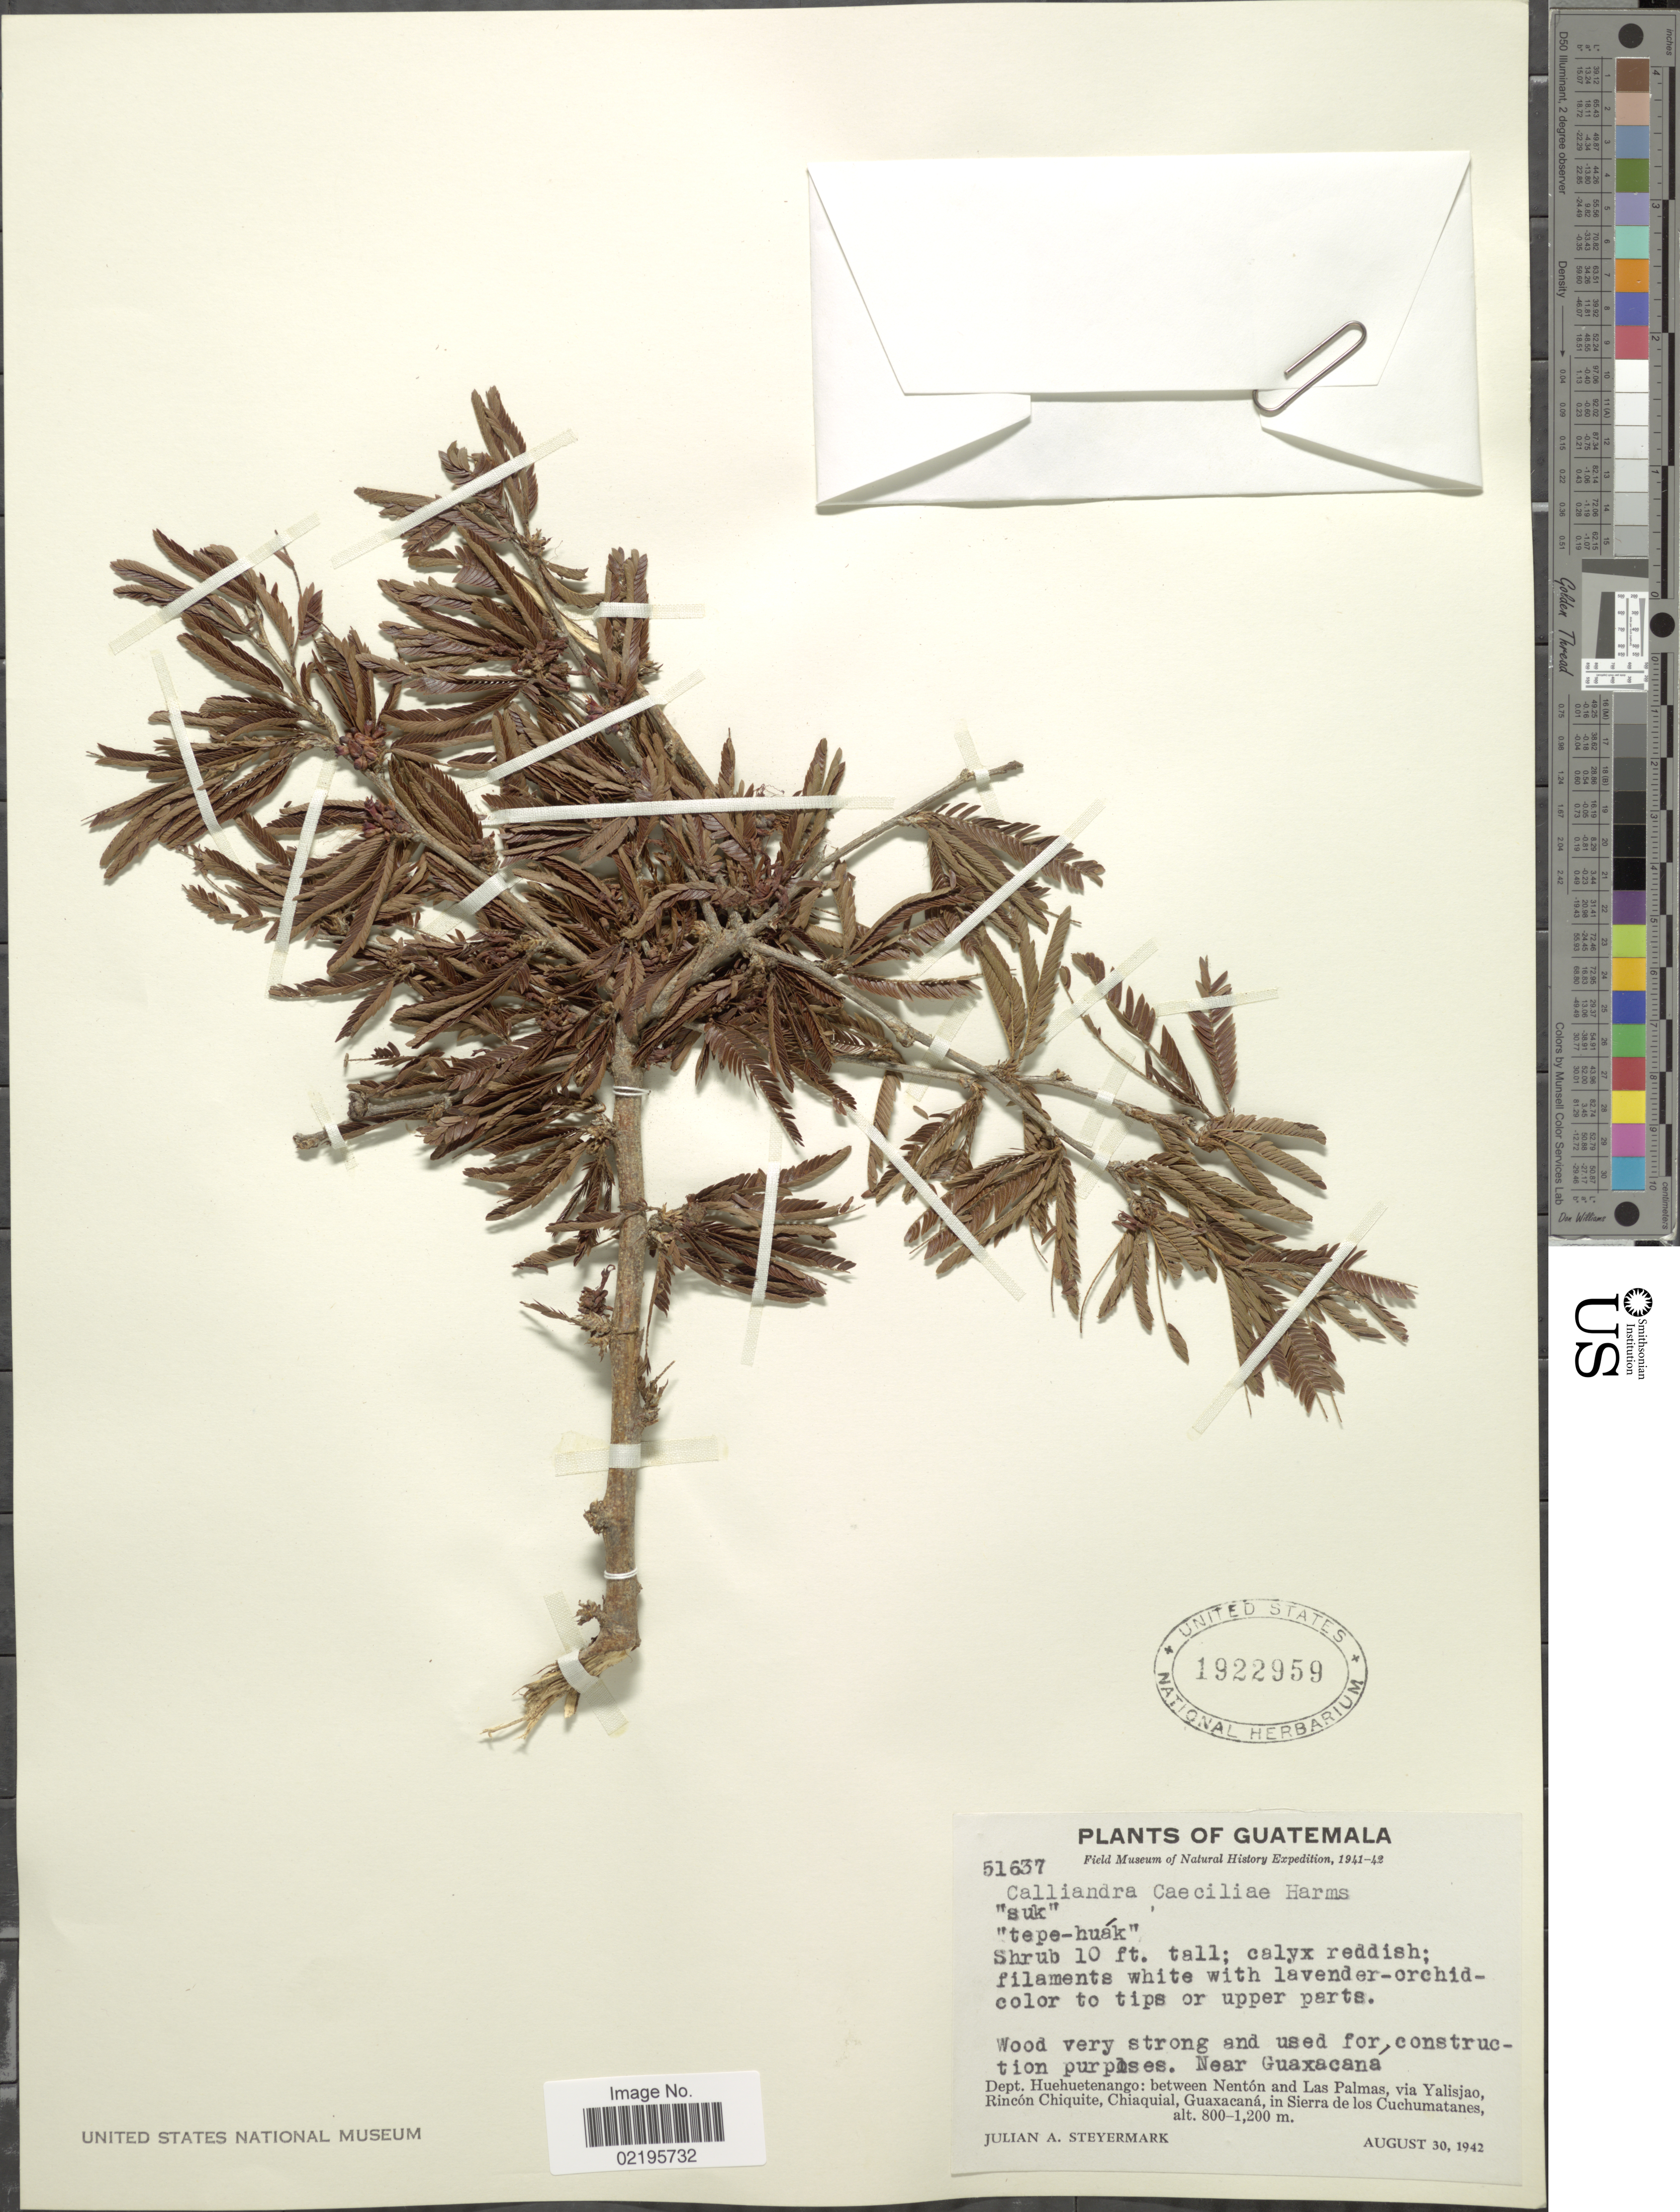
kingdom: Plantae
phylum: Tracheophyta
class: Magnoliopsida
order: Fabales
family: Fabaceae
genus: Calliandra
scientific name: Calliandra caeciliae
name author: Harms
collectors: J. Steyermark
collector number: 51637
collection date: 1942-08-30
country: Guatemala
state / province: Huehuetenango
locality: Near Guaxacana, between Nenton and Las Palmas via Yalisjao, Rincon Chiquite, Chiaquial, Guaxacana, in Sierra de los Cuchumatanes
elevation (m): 800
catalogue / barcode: US 1922959